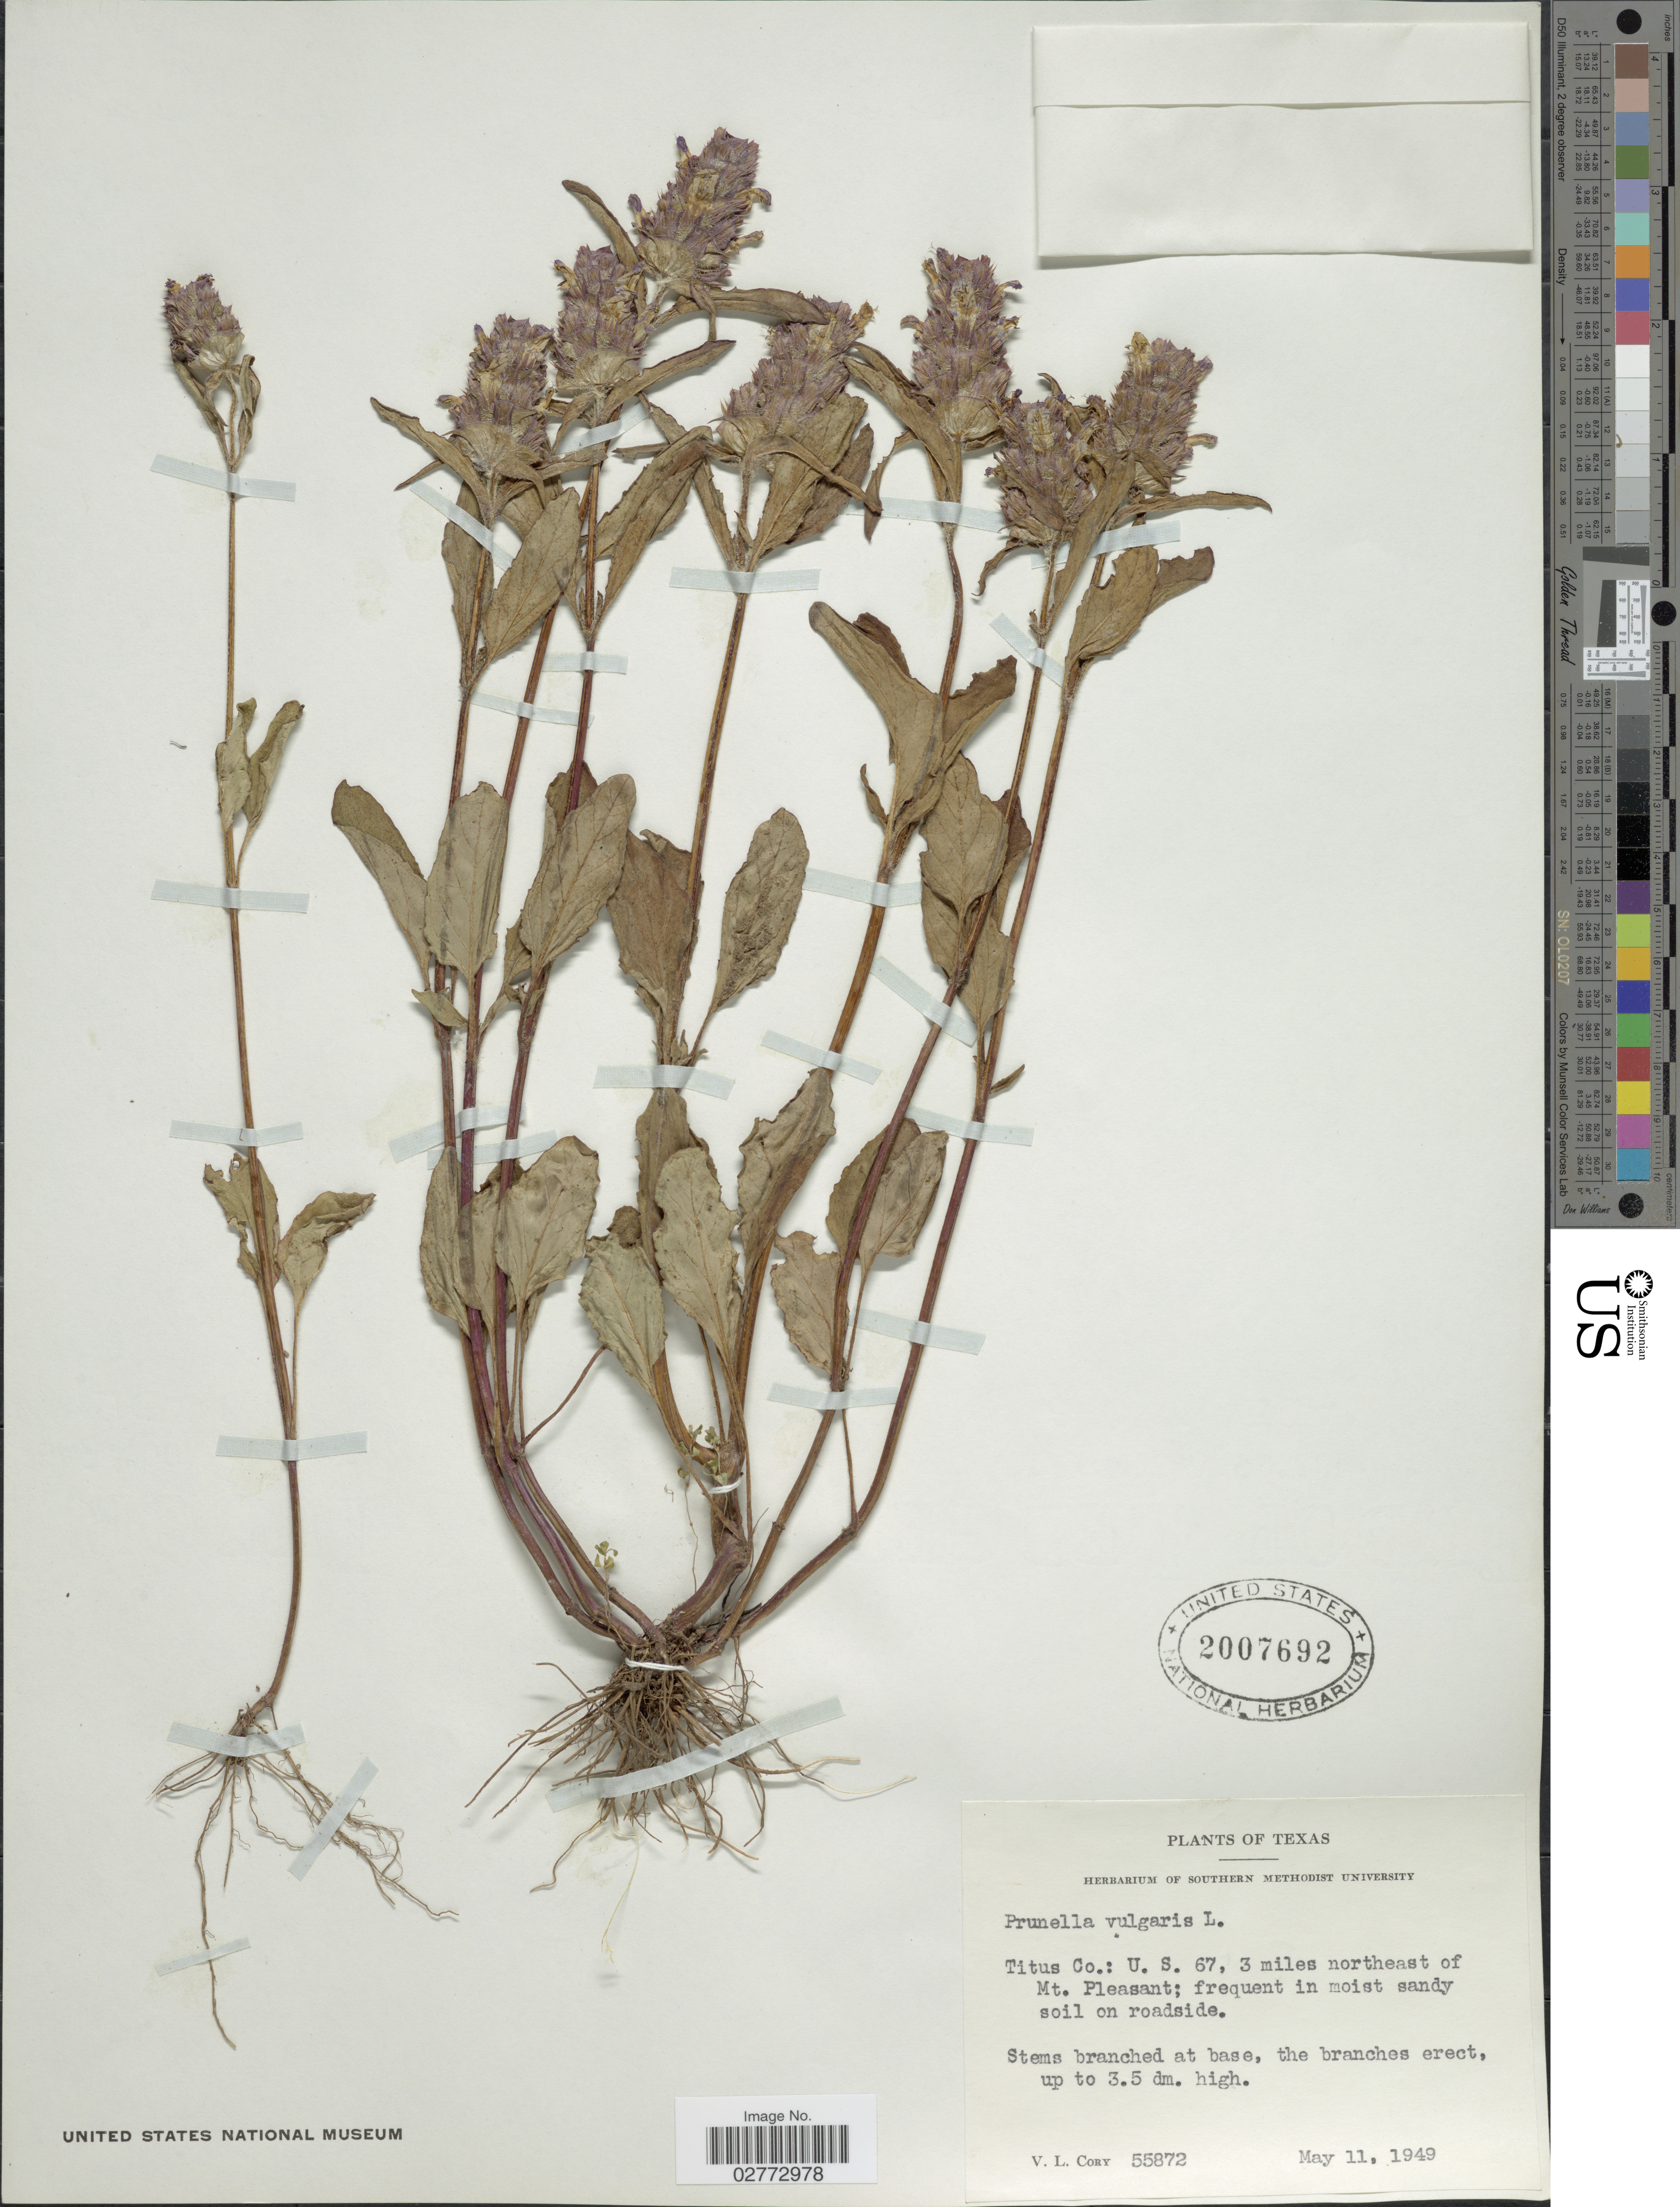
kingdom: Plantae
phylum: Tracheophyta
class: Magnoliopsida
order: Lamiales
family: Lamiaceae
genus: Prunella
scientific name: Prunella vulgaris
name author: L.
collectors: V. Cory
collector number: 55872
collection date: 1949-05-11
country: United States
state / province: Texas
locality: Titus Co.: U.S. 67, 3 miles northeast of Mt. Pleasant; frequent in moist sandy soil on roadside.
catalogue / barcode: US 2007692